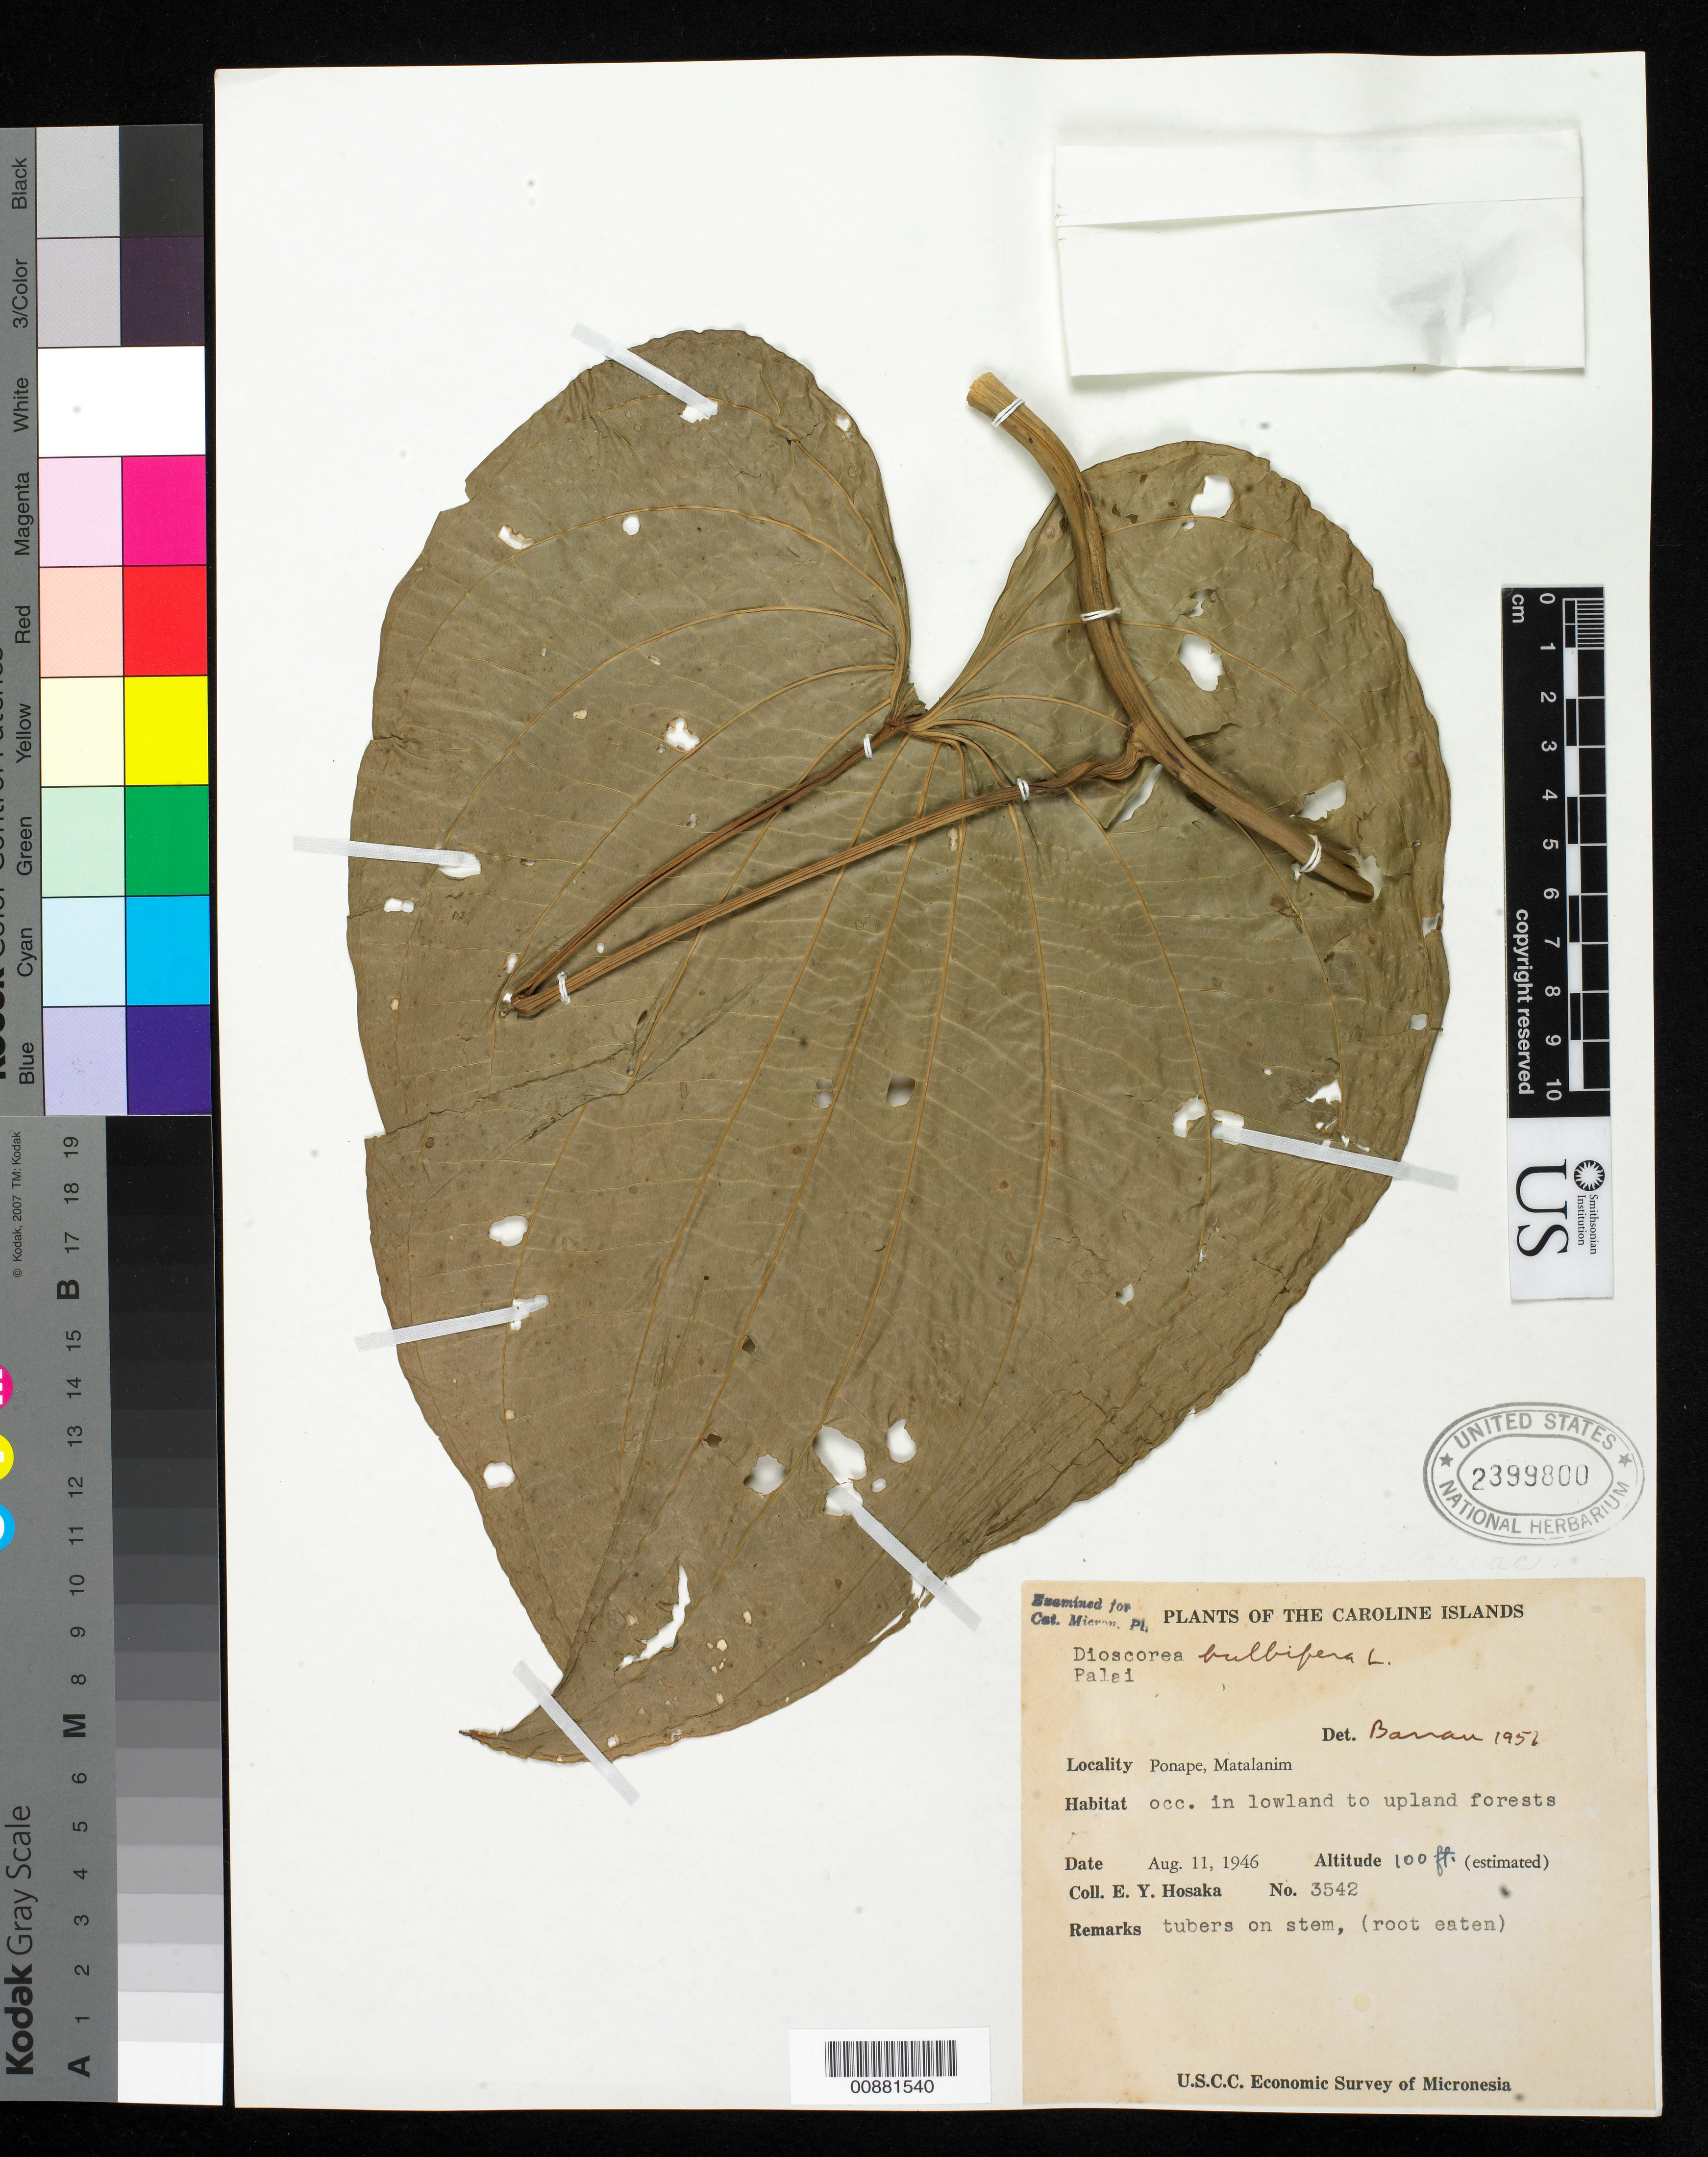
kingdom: Plantae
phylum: Tracheophyta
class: Liliopsida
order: Dioscoreales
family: Dioscoreaceae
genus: Dioscorea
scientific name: Dioscorea bulbifera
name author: L.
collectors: E. Y. Hosaka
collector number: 3542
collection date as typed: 11 Aug 1946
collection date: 1946-08-11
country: Micronesia, Federated States of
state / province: Pohnpei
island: Pohnpei [Ponape]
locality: Matalanim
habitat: occ. In lowland to upland forests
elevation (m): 30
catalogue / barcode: US 2399800